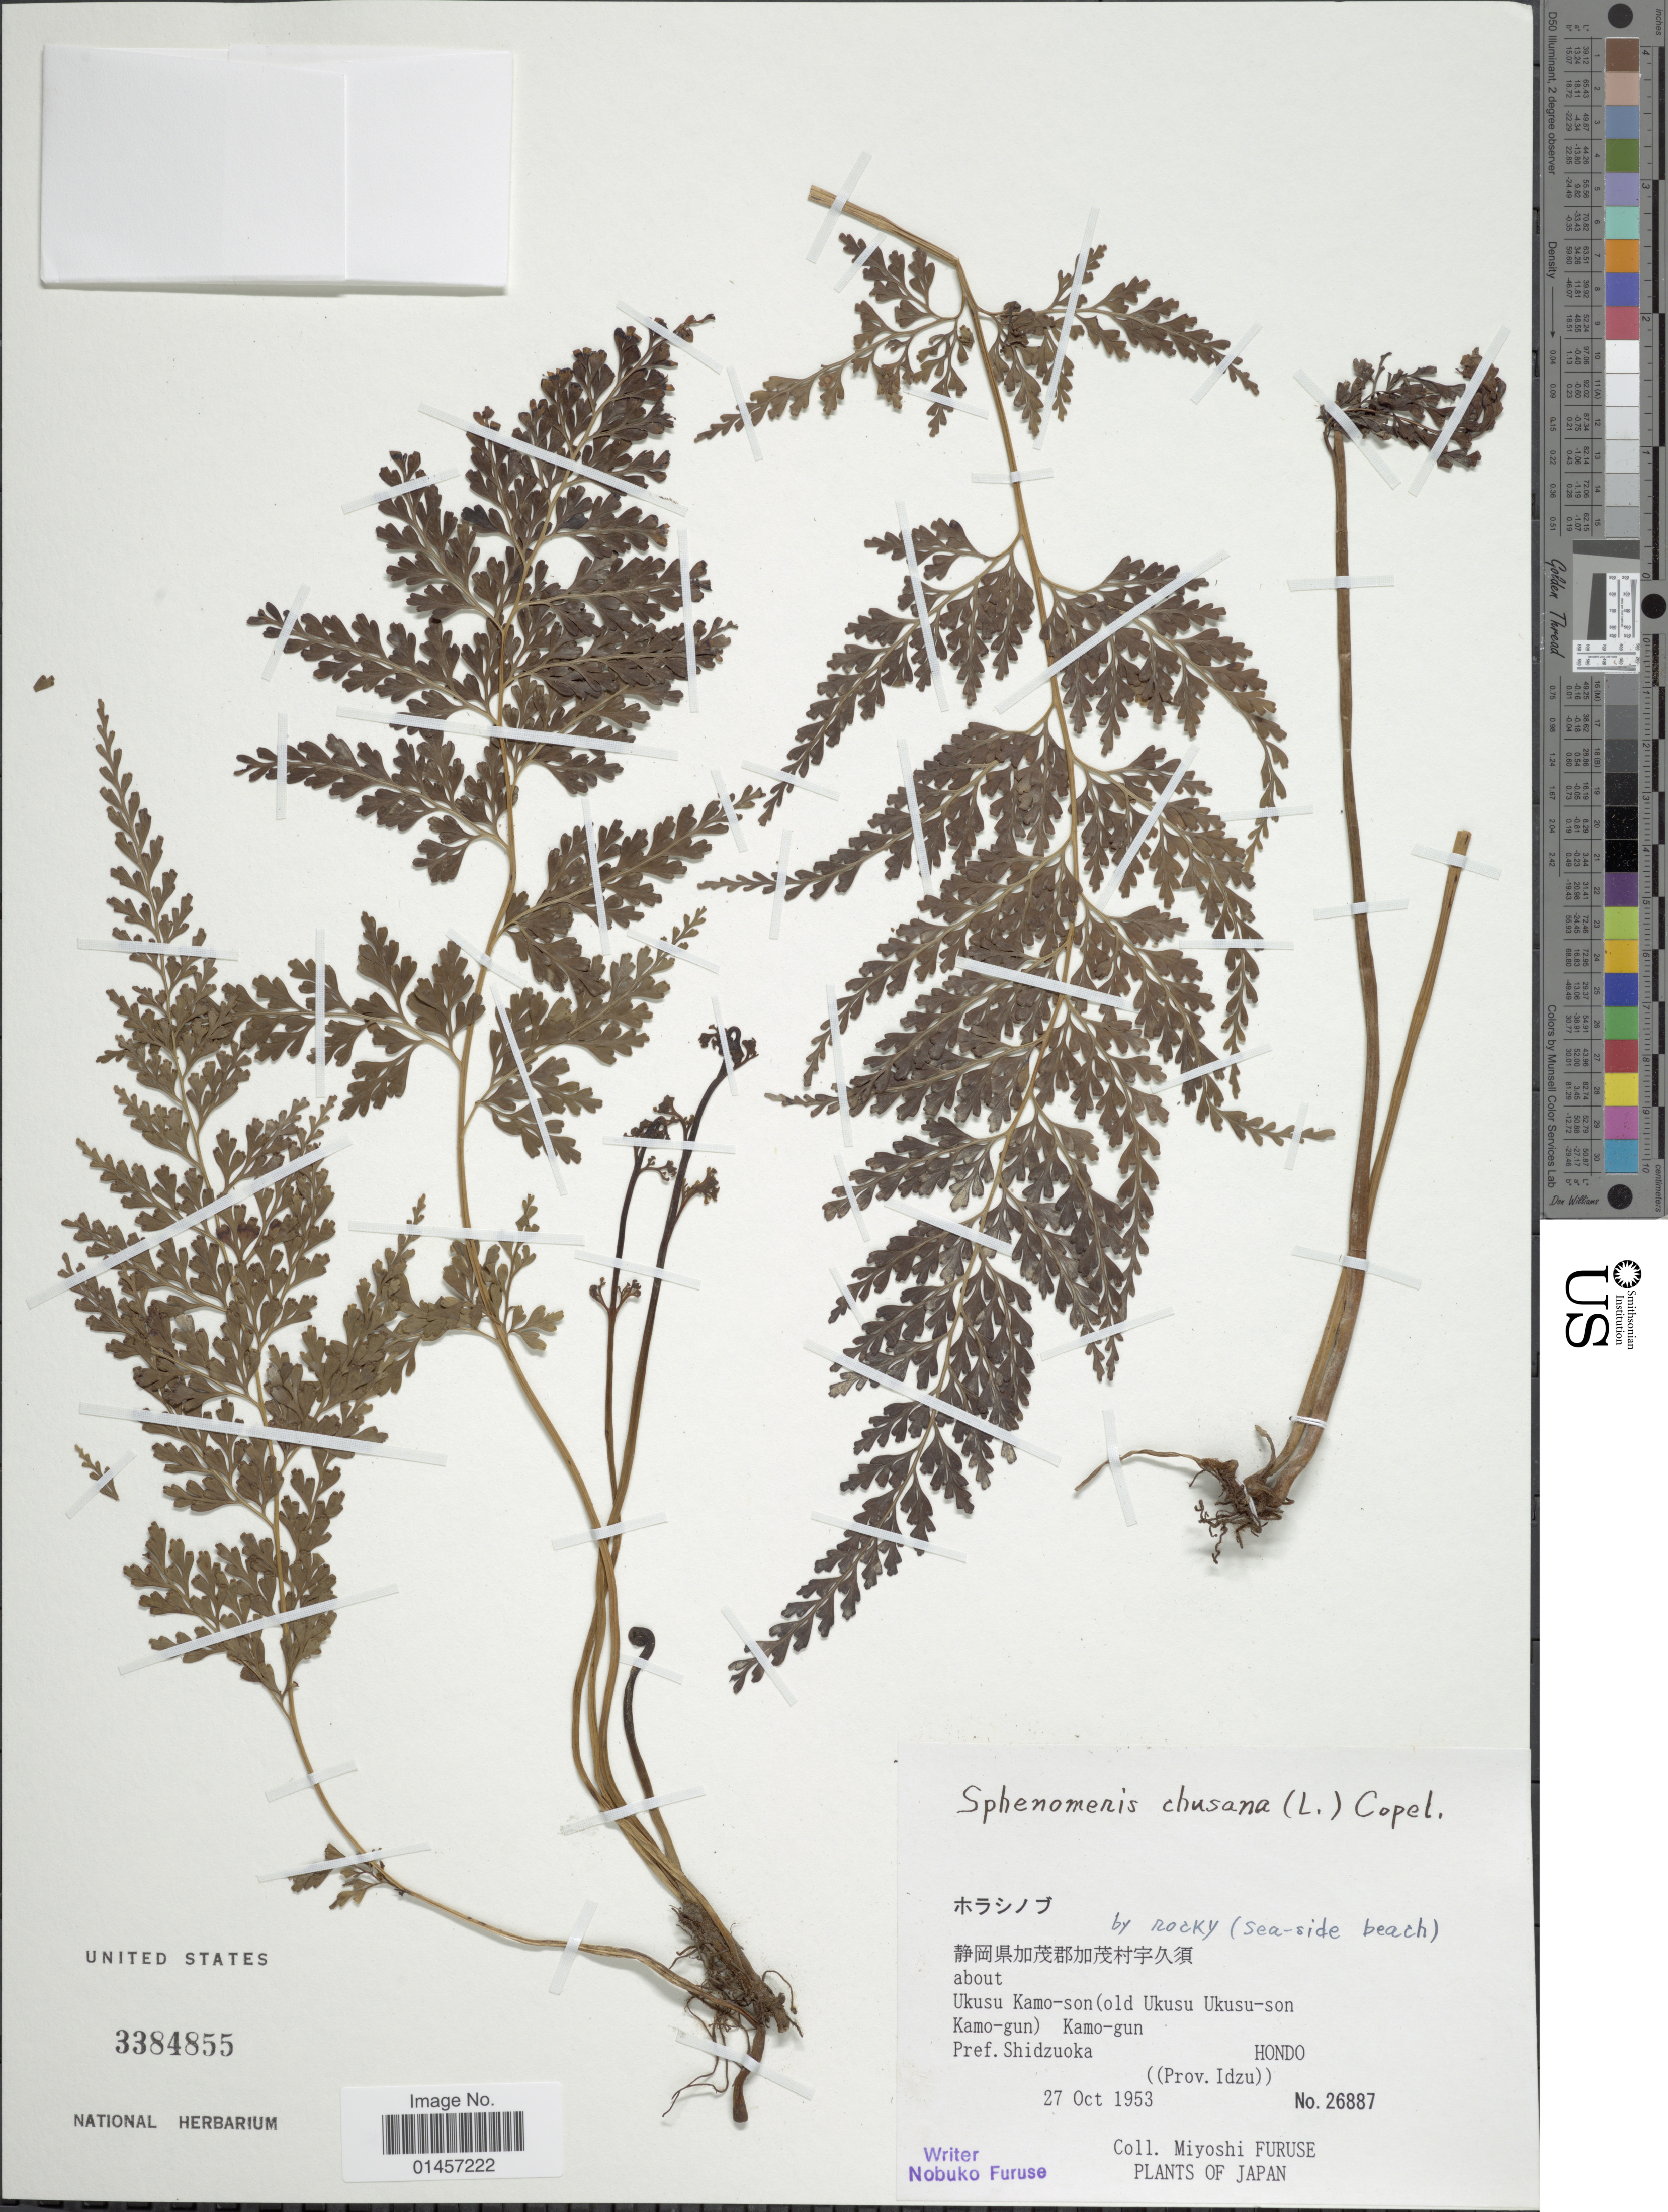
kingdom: Plantae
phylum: Tracheophyta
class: Polypodiopsida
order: Polypodiales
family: Lindsaeaceae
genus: Sphenomeris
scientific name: Sphenomeris chinensis var. chinensis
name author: (L.) Maxon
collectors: M. Furuse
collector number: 26887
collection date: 1953-10-27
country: Japan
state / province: Sizuoka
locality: About Ukusu Kamo-son(old Ukusu-son Kamo-gun) Kamo-gun, Pref. Shizuoka, Hondo(prov. Idzu)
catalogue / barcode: US 3384855